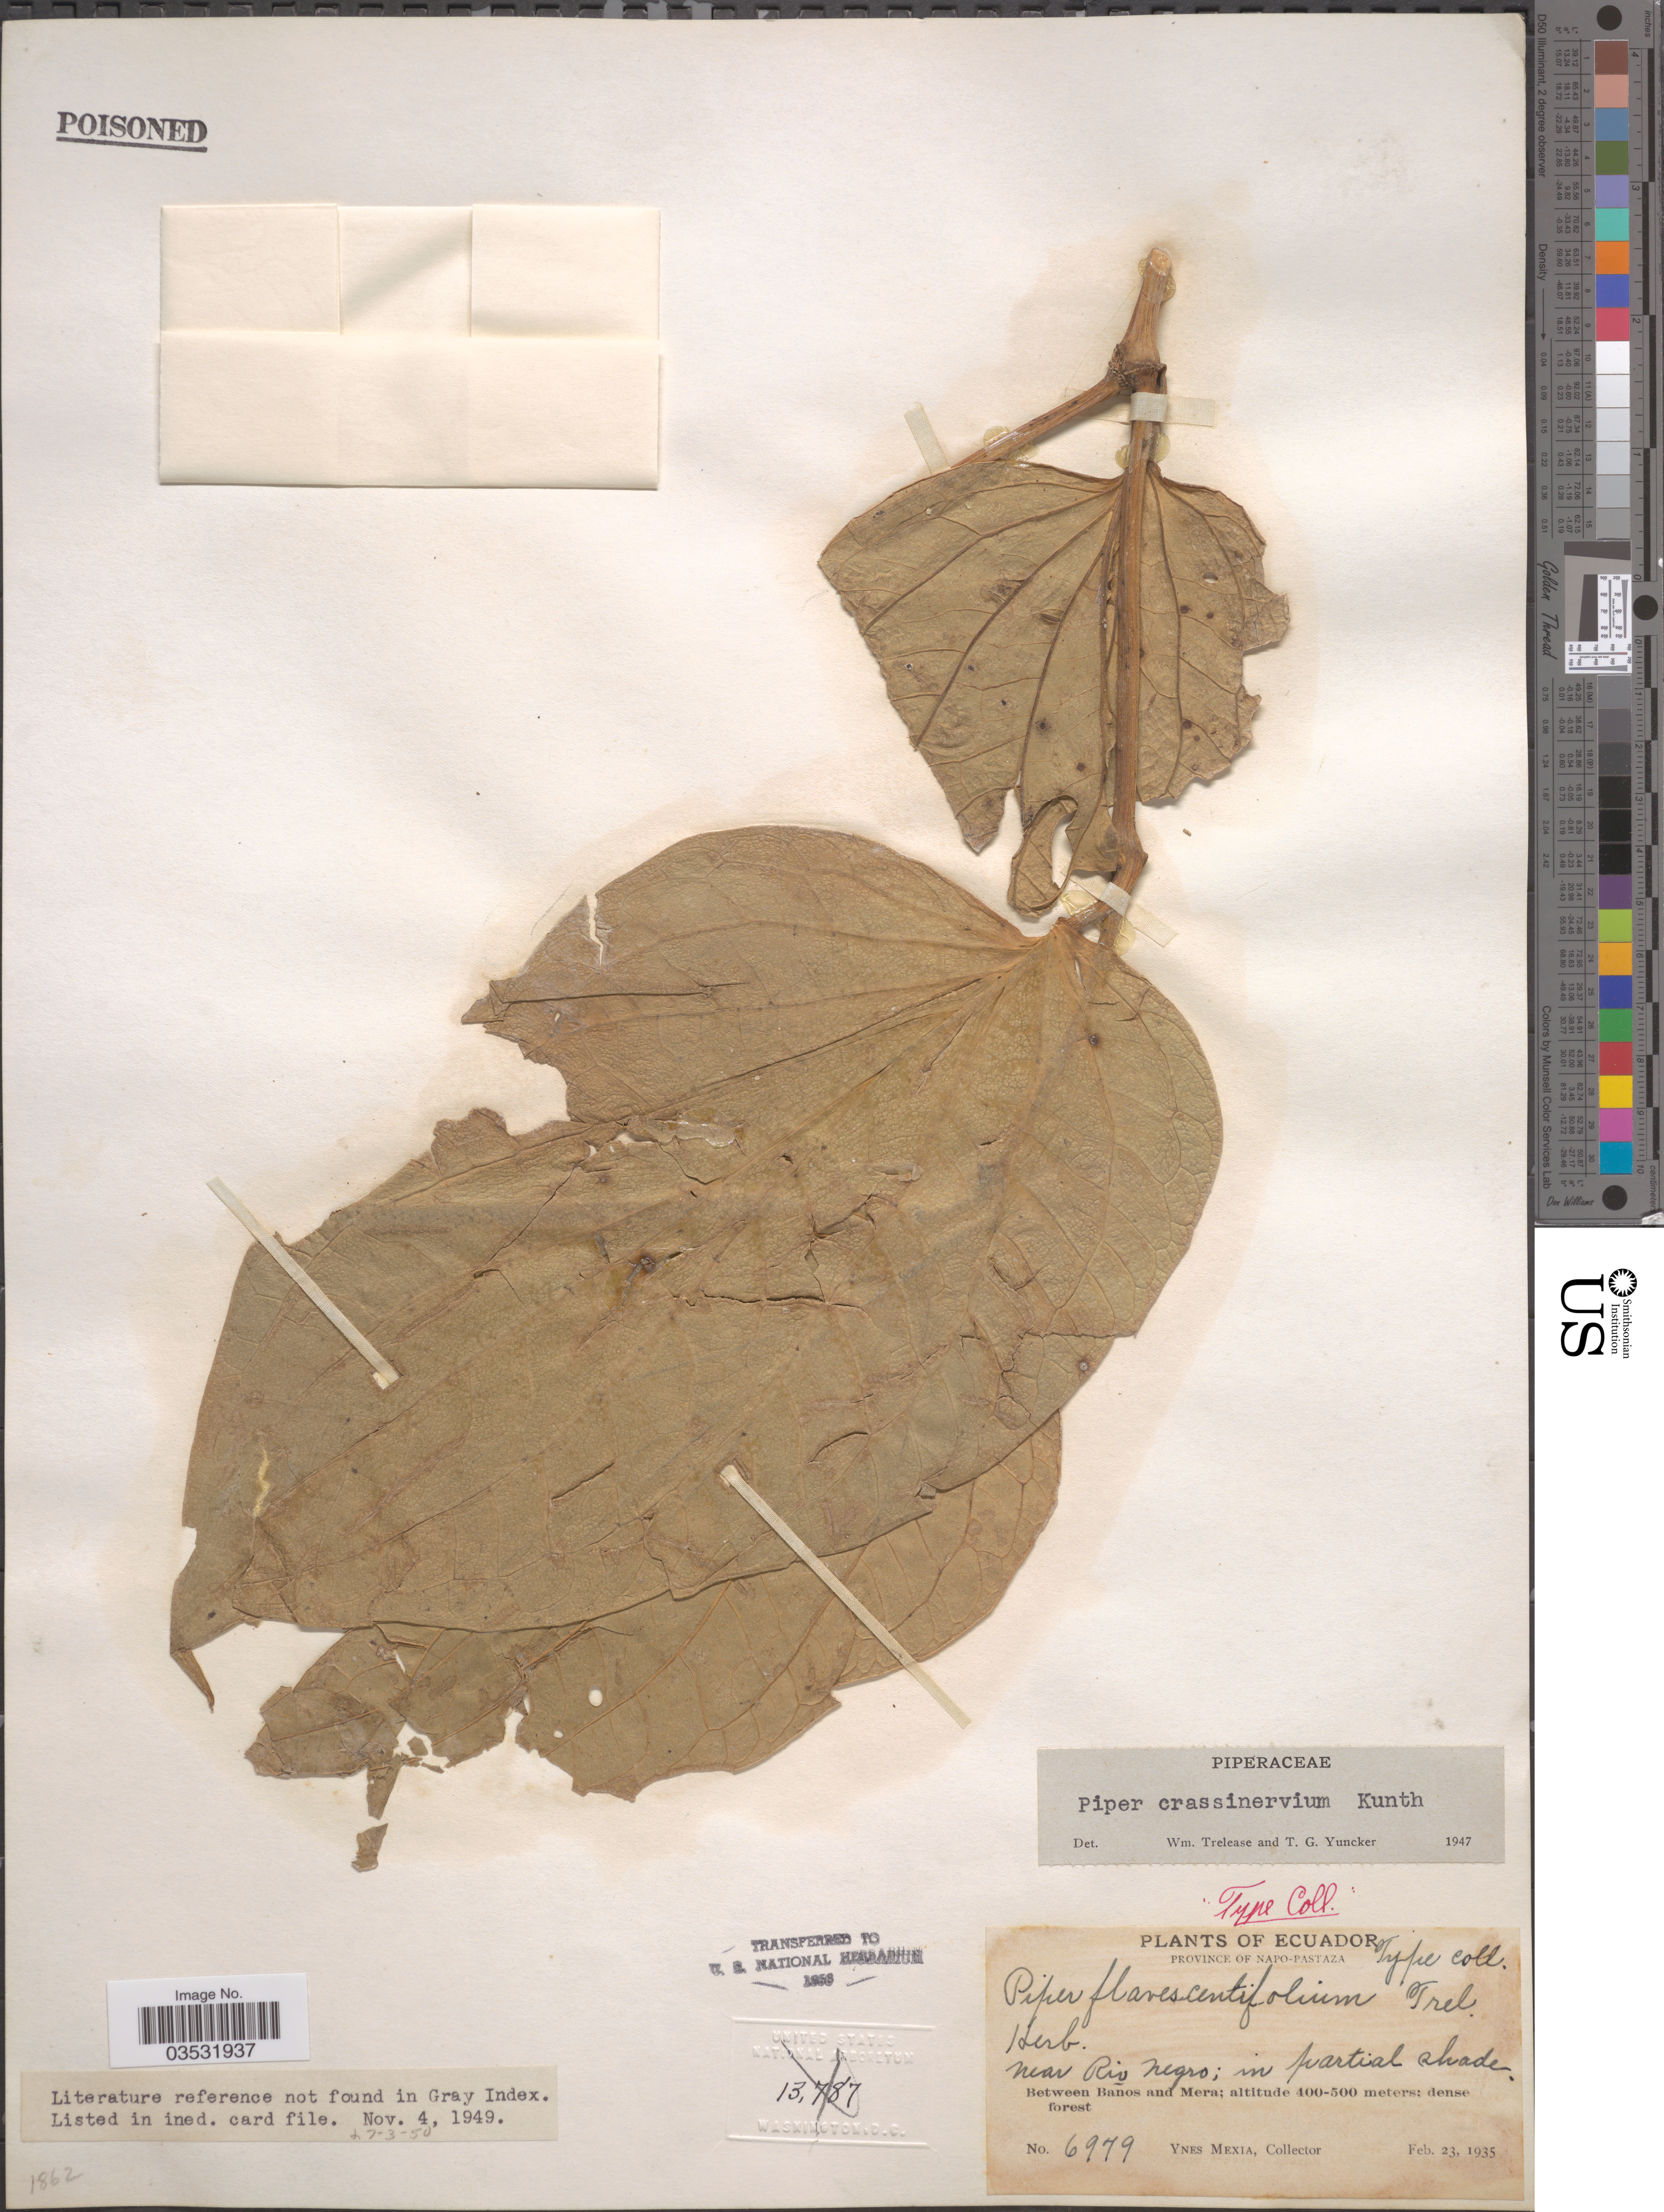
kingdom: Plantae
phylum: Tracheophyta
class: Magnoliopsida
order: Piperales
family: Piperaceae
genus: Piper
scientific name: Piper crassinervium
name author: Kunth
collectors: Y. Mexia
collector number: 6979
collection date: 1935-02-23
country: Ecuador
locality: Province of Napo-Pastaza. Near Rio Negro; in partial shade. Between Baños and Mera.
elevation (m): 400